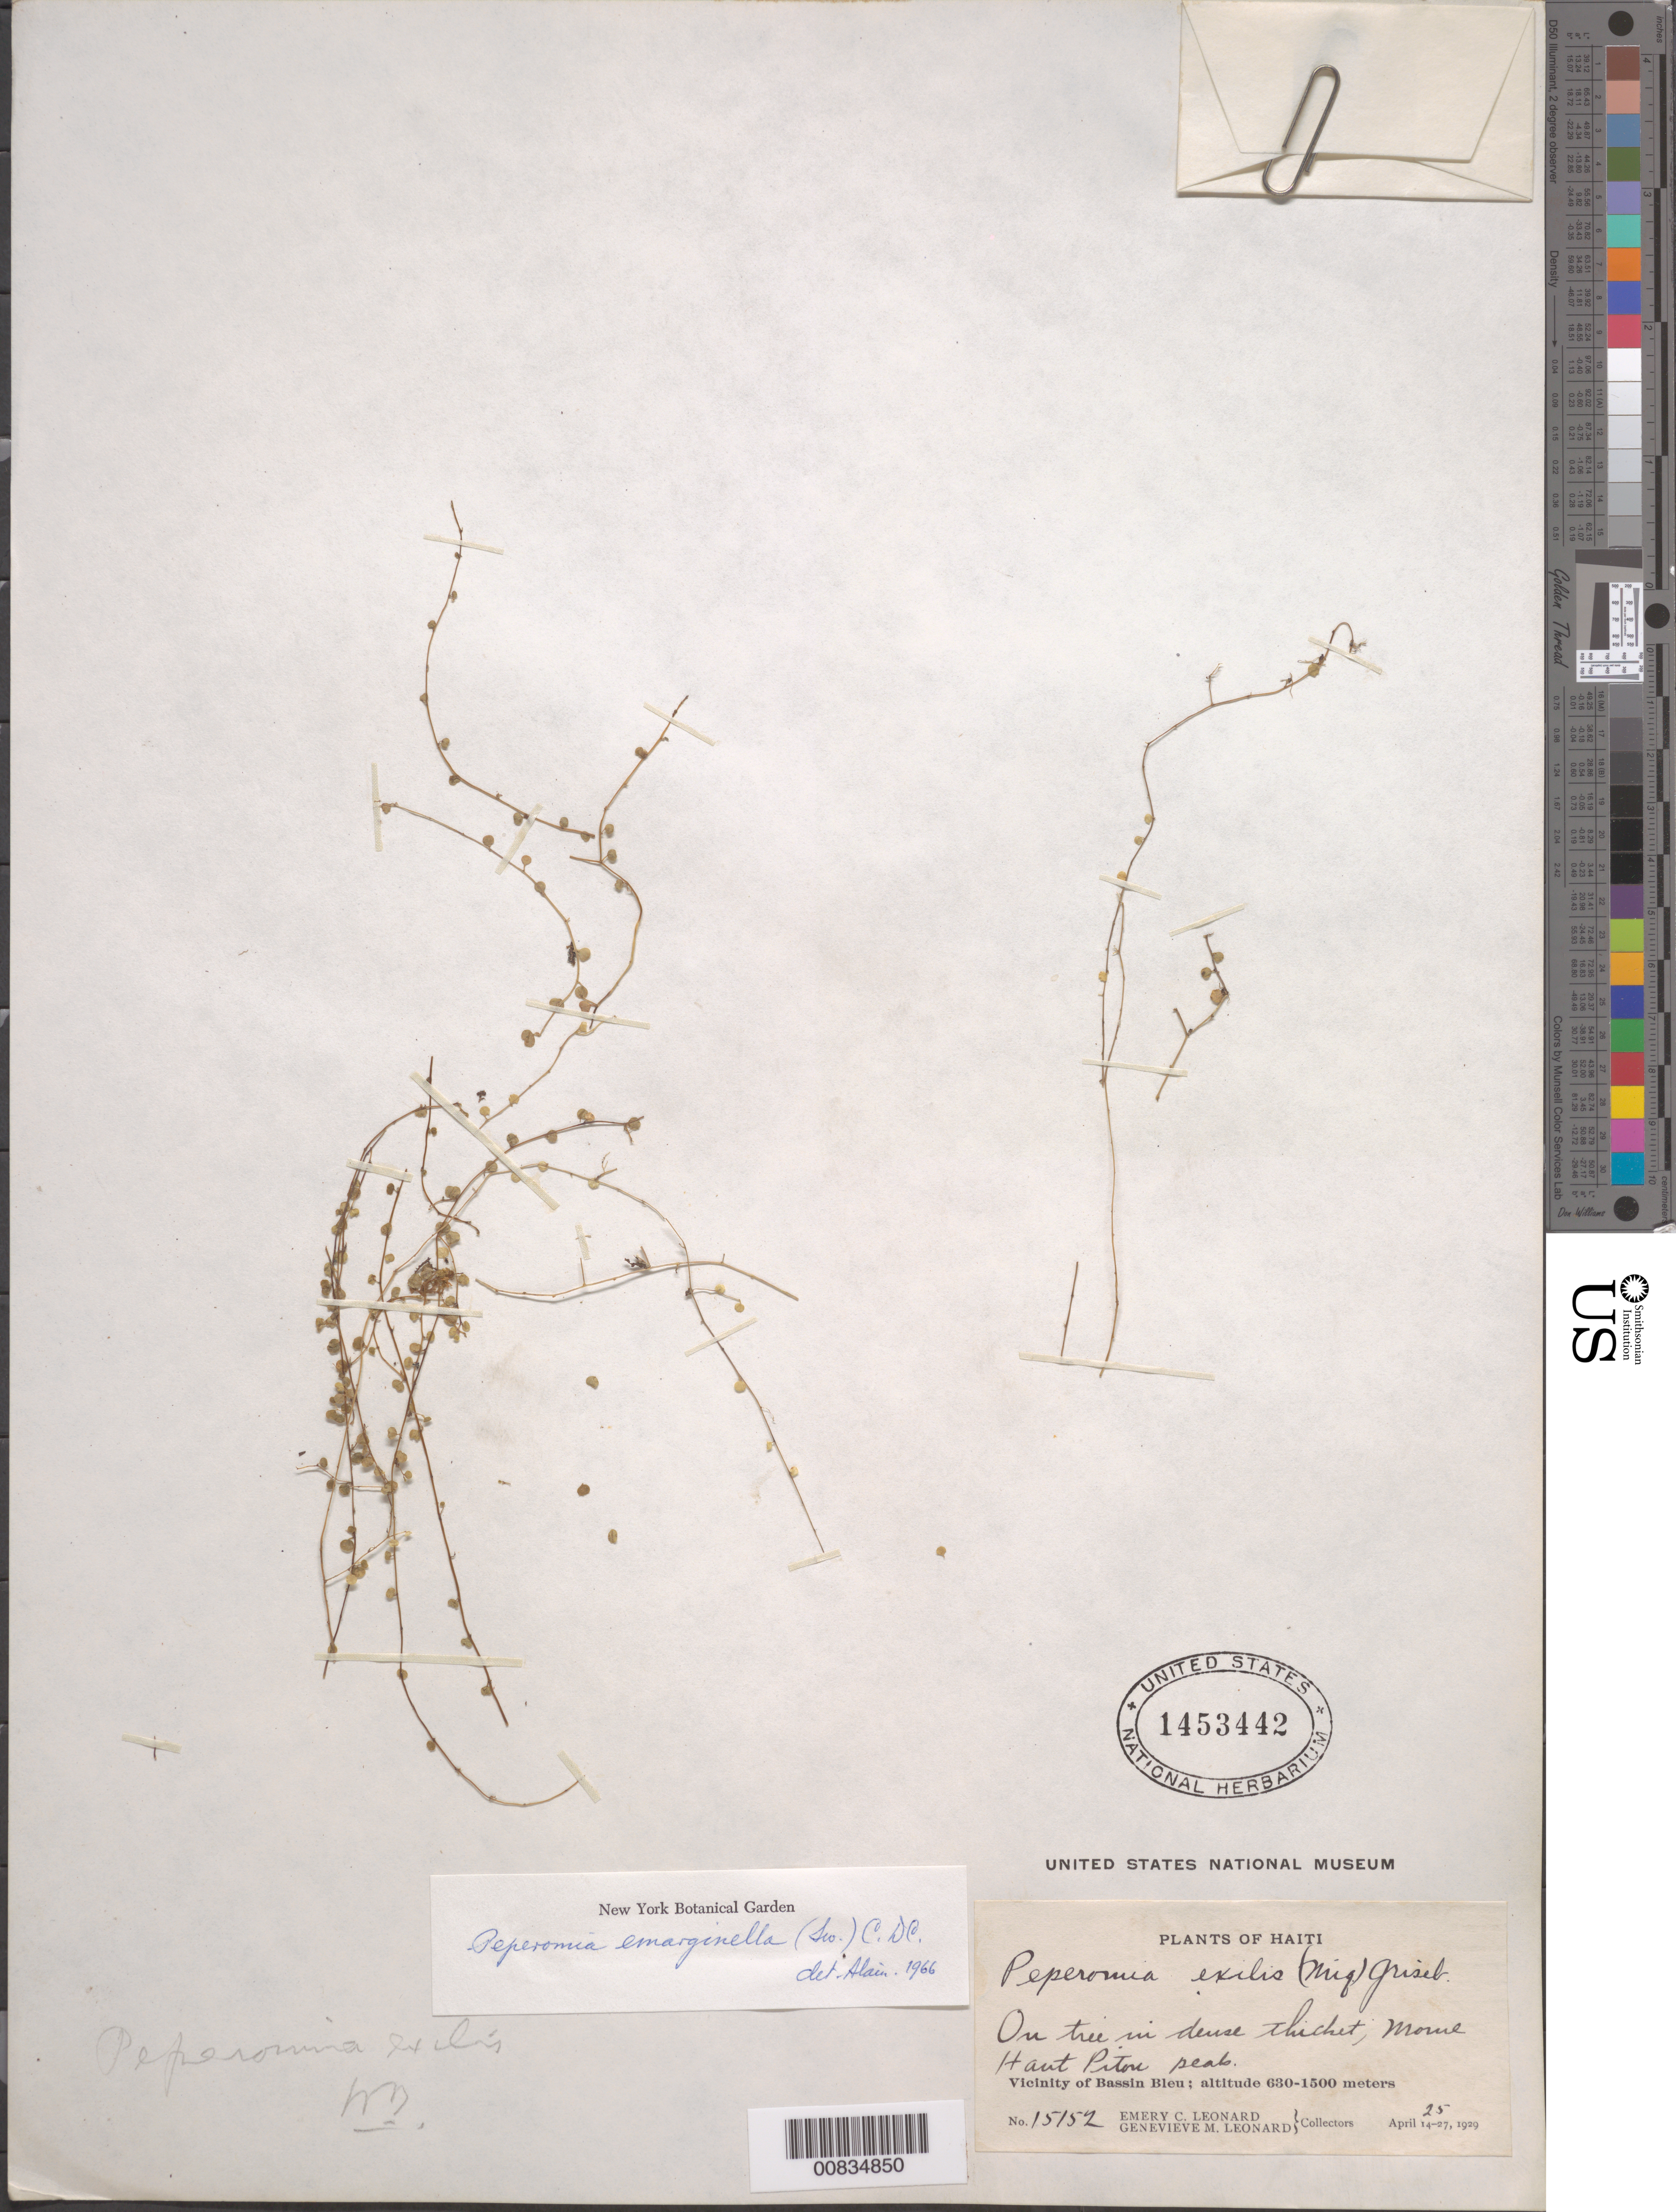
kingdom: Plantae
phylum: Tracheophyta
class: Magnoliopsida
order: Piperales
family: Piperaceae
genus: Peperomia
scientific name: Peperomia emarginella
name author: (Sw. ex Wikstr.) C. DC.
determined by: Liogier, Alain H.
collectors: E. C. Leonard & G. M. Leonard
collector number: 15152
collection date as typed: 25 Apr 1929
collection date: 1929-04-25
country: Haiti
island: Hispaniola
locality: Vicinity of Bassin Bleu. Morne Haut Piton peak.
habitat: On tree in dense thicket.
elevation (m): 630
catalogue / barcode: US 1453442